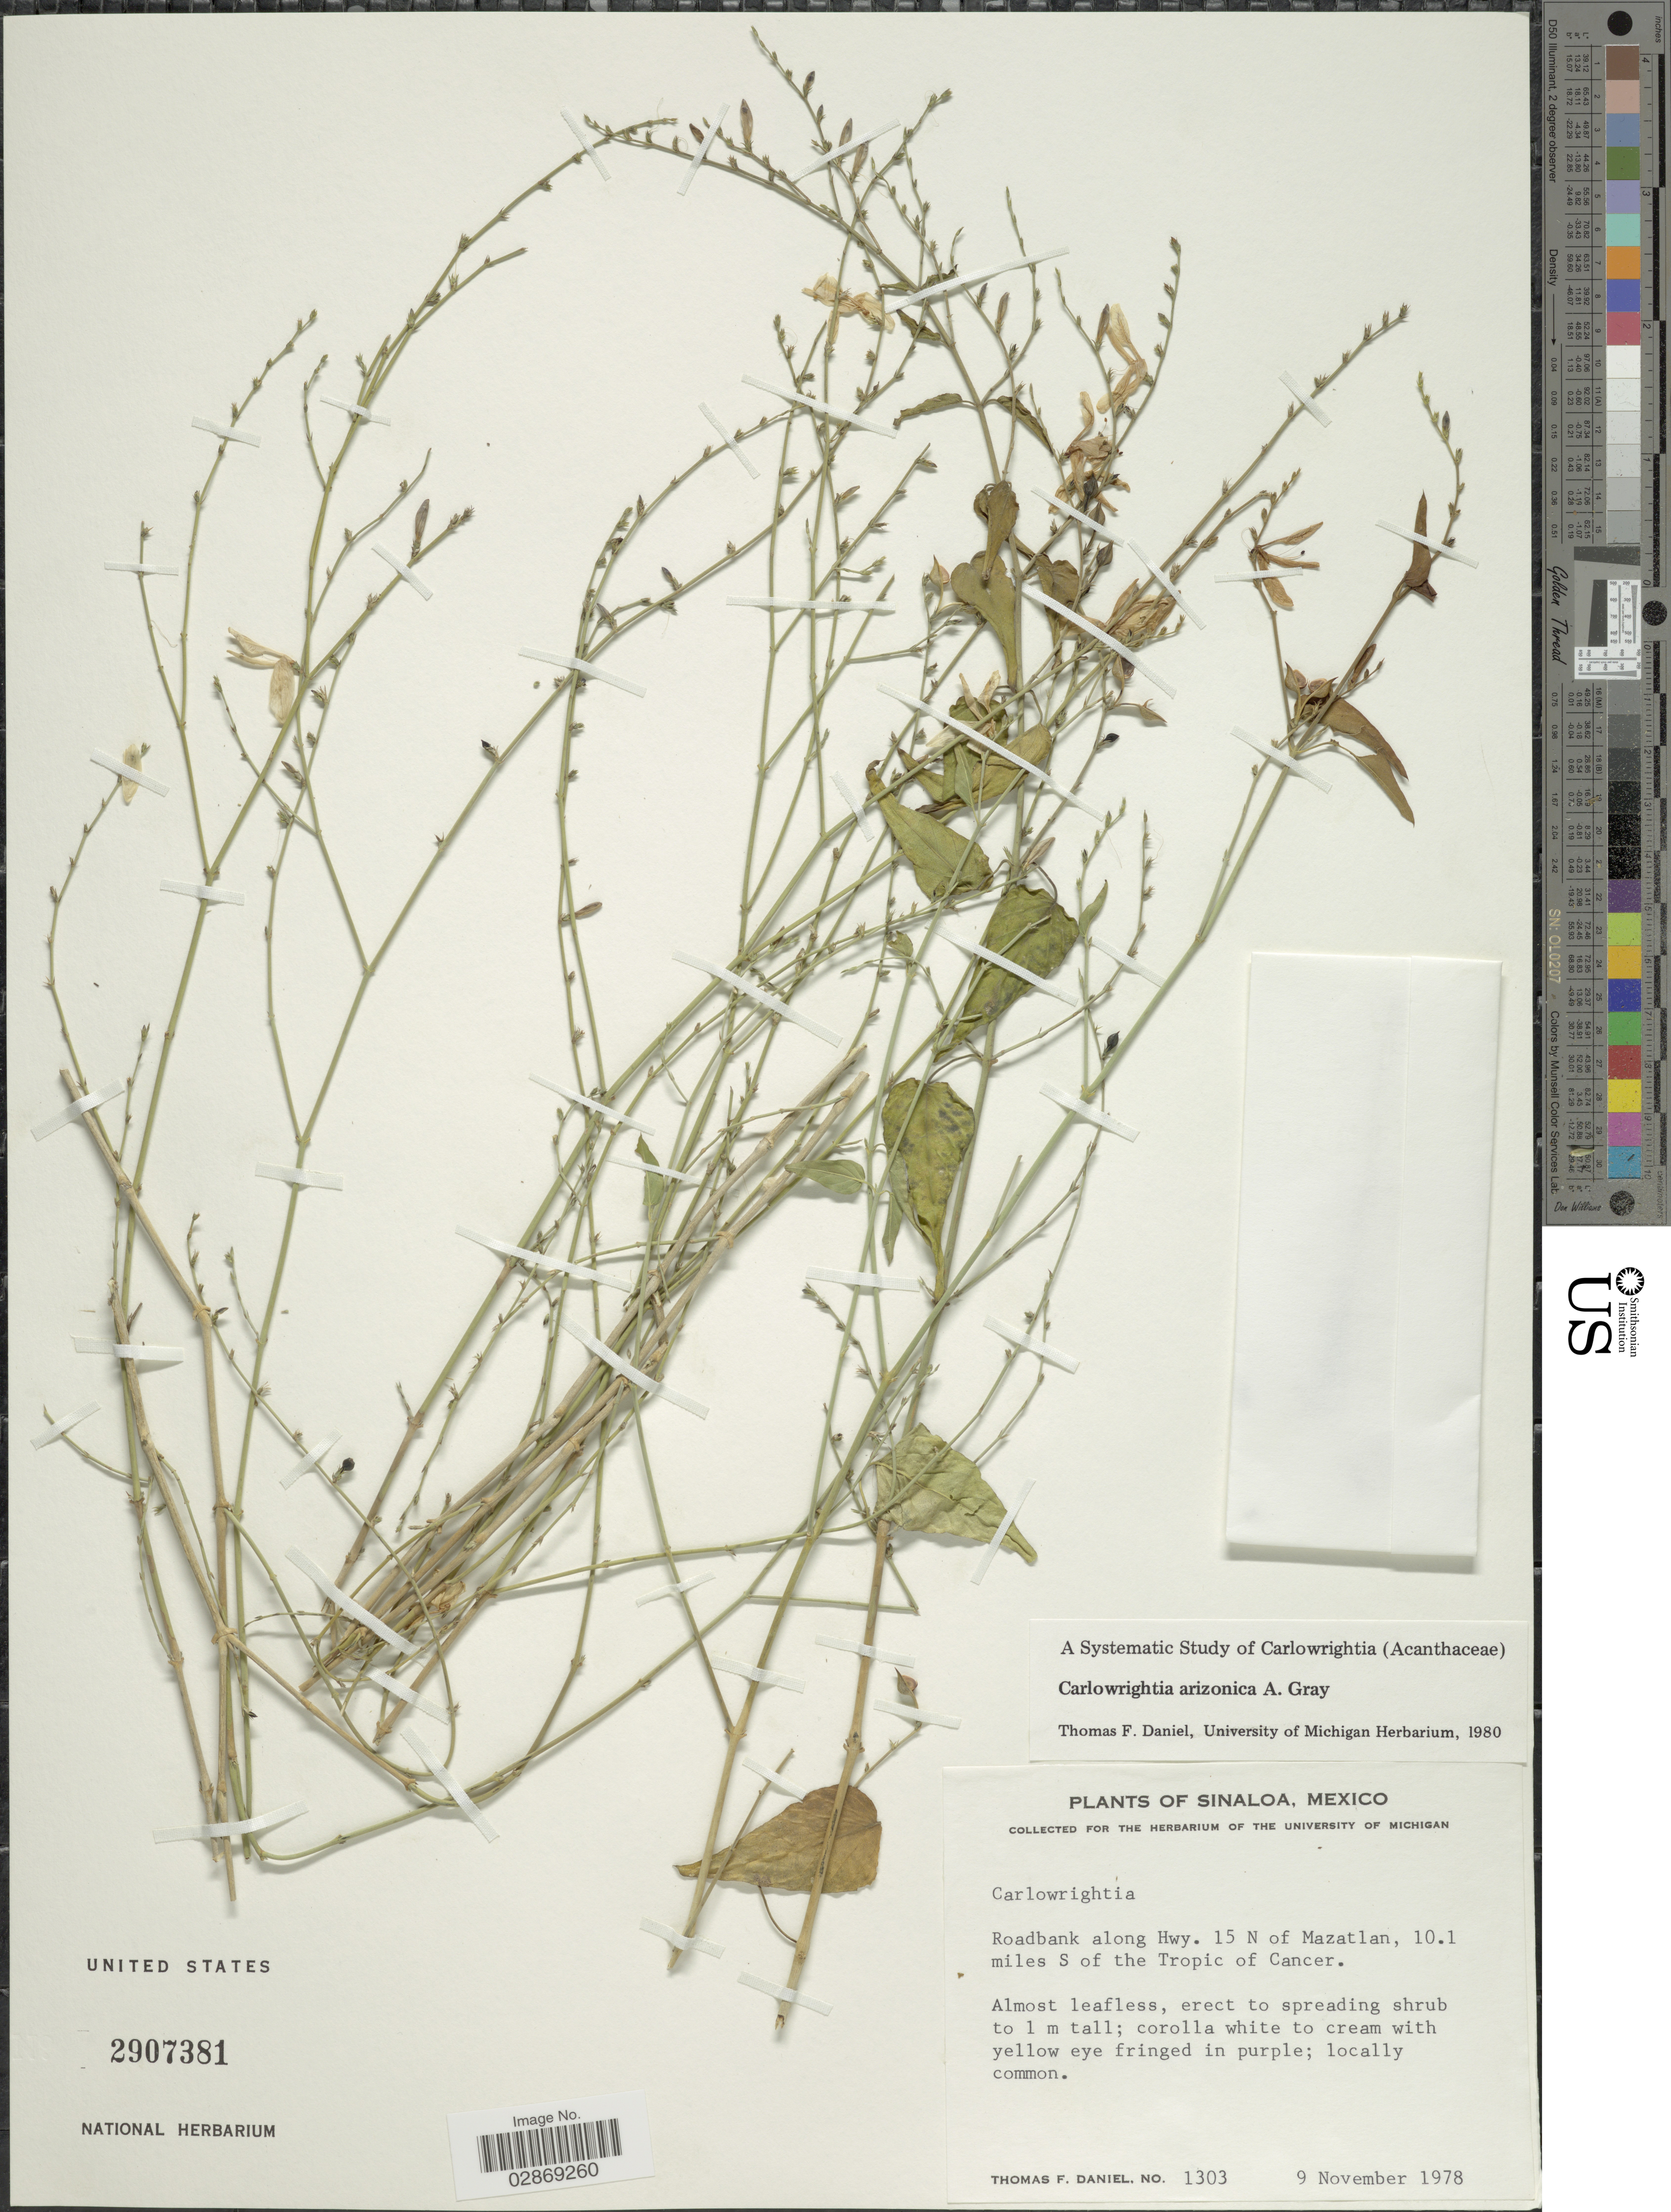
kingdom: Plantae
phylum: Tracheophyta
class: Magnoliopsida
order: Lamiales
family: Acanthaceae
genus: Carlowrightia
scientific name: Carlowrightia arizonica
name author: A. Gray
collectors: T. F. Daniel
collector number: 1303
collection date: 1978-11-09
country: Mexico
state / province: Sinaloa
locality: Roadbank along Hwy. 15 N of Mazatlan, 10.1 miles S of the Tropic of Cancer.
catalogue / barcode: US 2907381